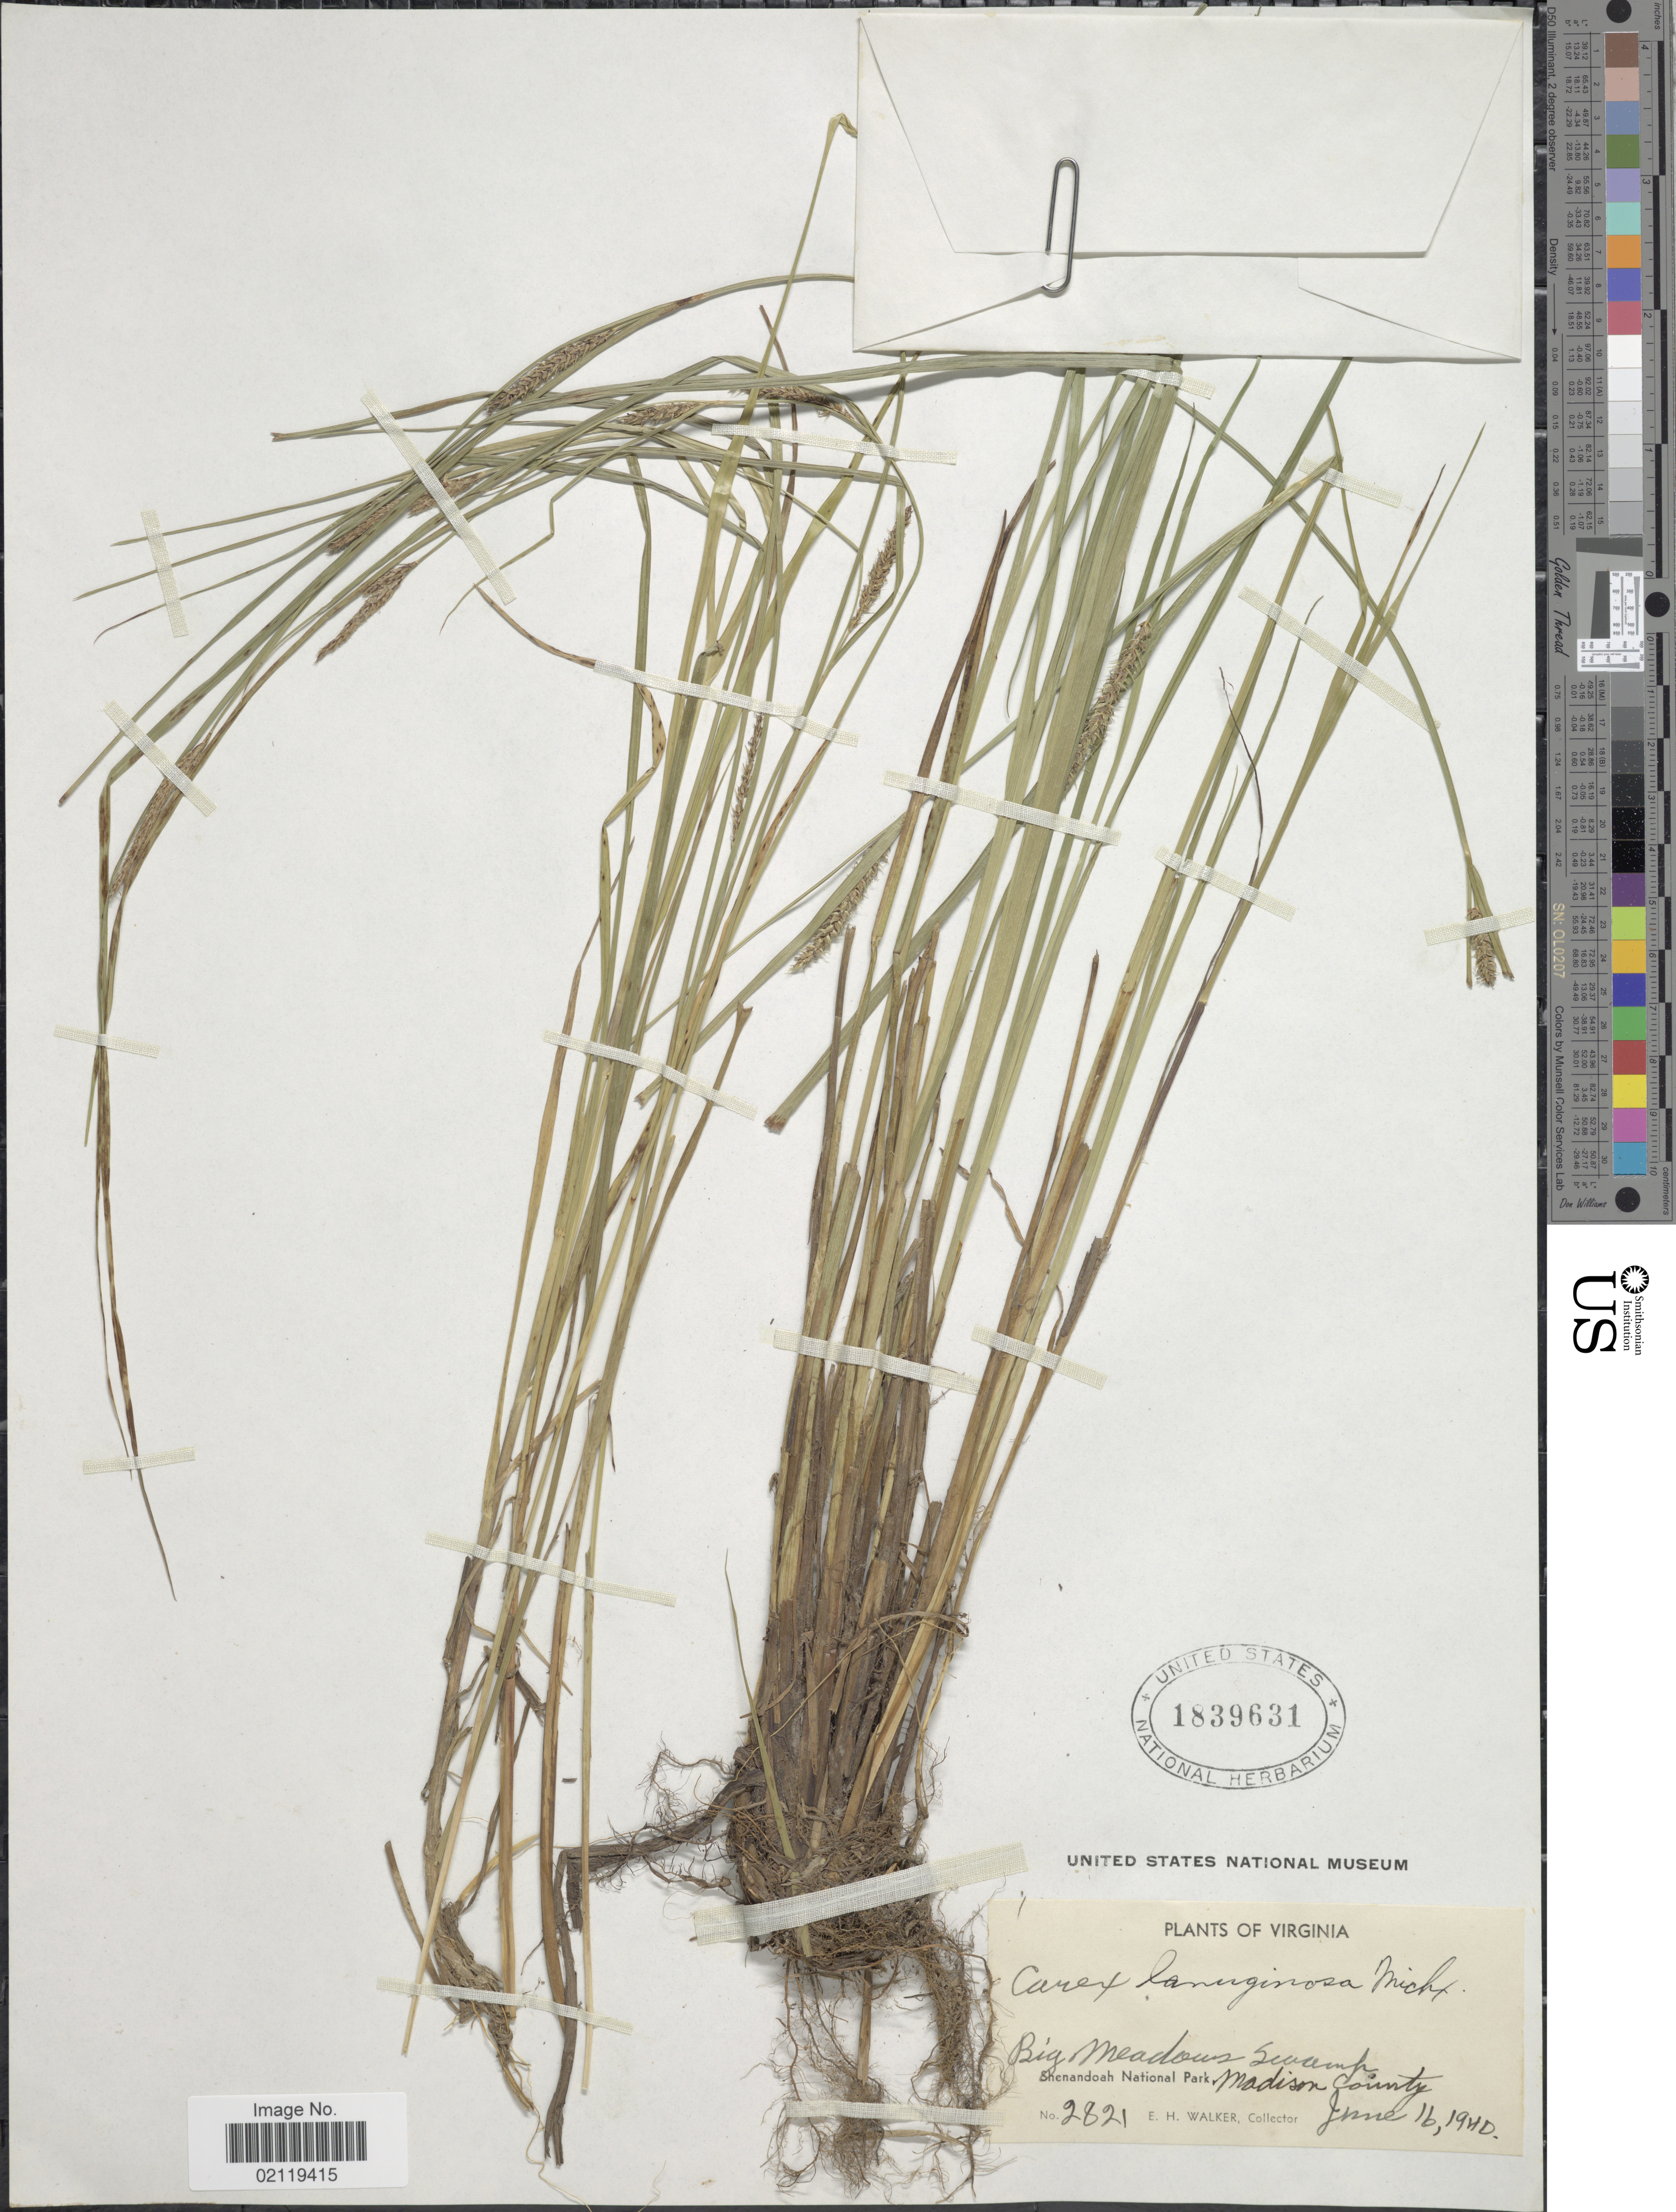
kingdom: Plantae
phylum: Tracheophyta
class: Liliopsida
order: Poales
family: Cyperaceae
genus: Carex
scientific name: Carex pellita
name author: Muhl. ex Willd.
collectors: E. H. Walker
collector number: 2821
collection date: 1940-06-16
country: United States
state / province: Virginia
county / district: Madison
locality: Big Meadows Swamp. Shenandoah National Park. Madison County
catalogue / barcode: US 1839631